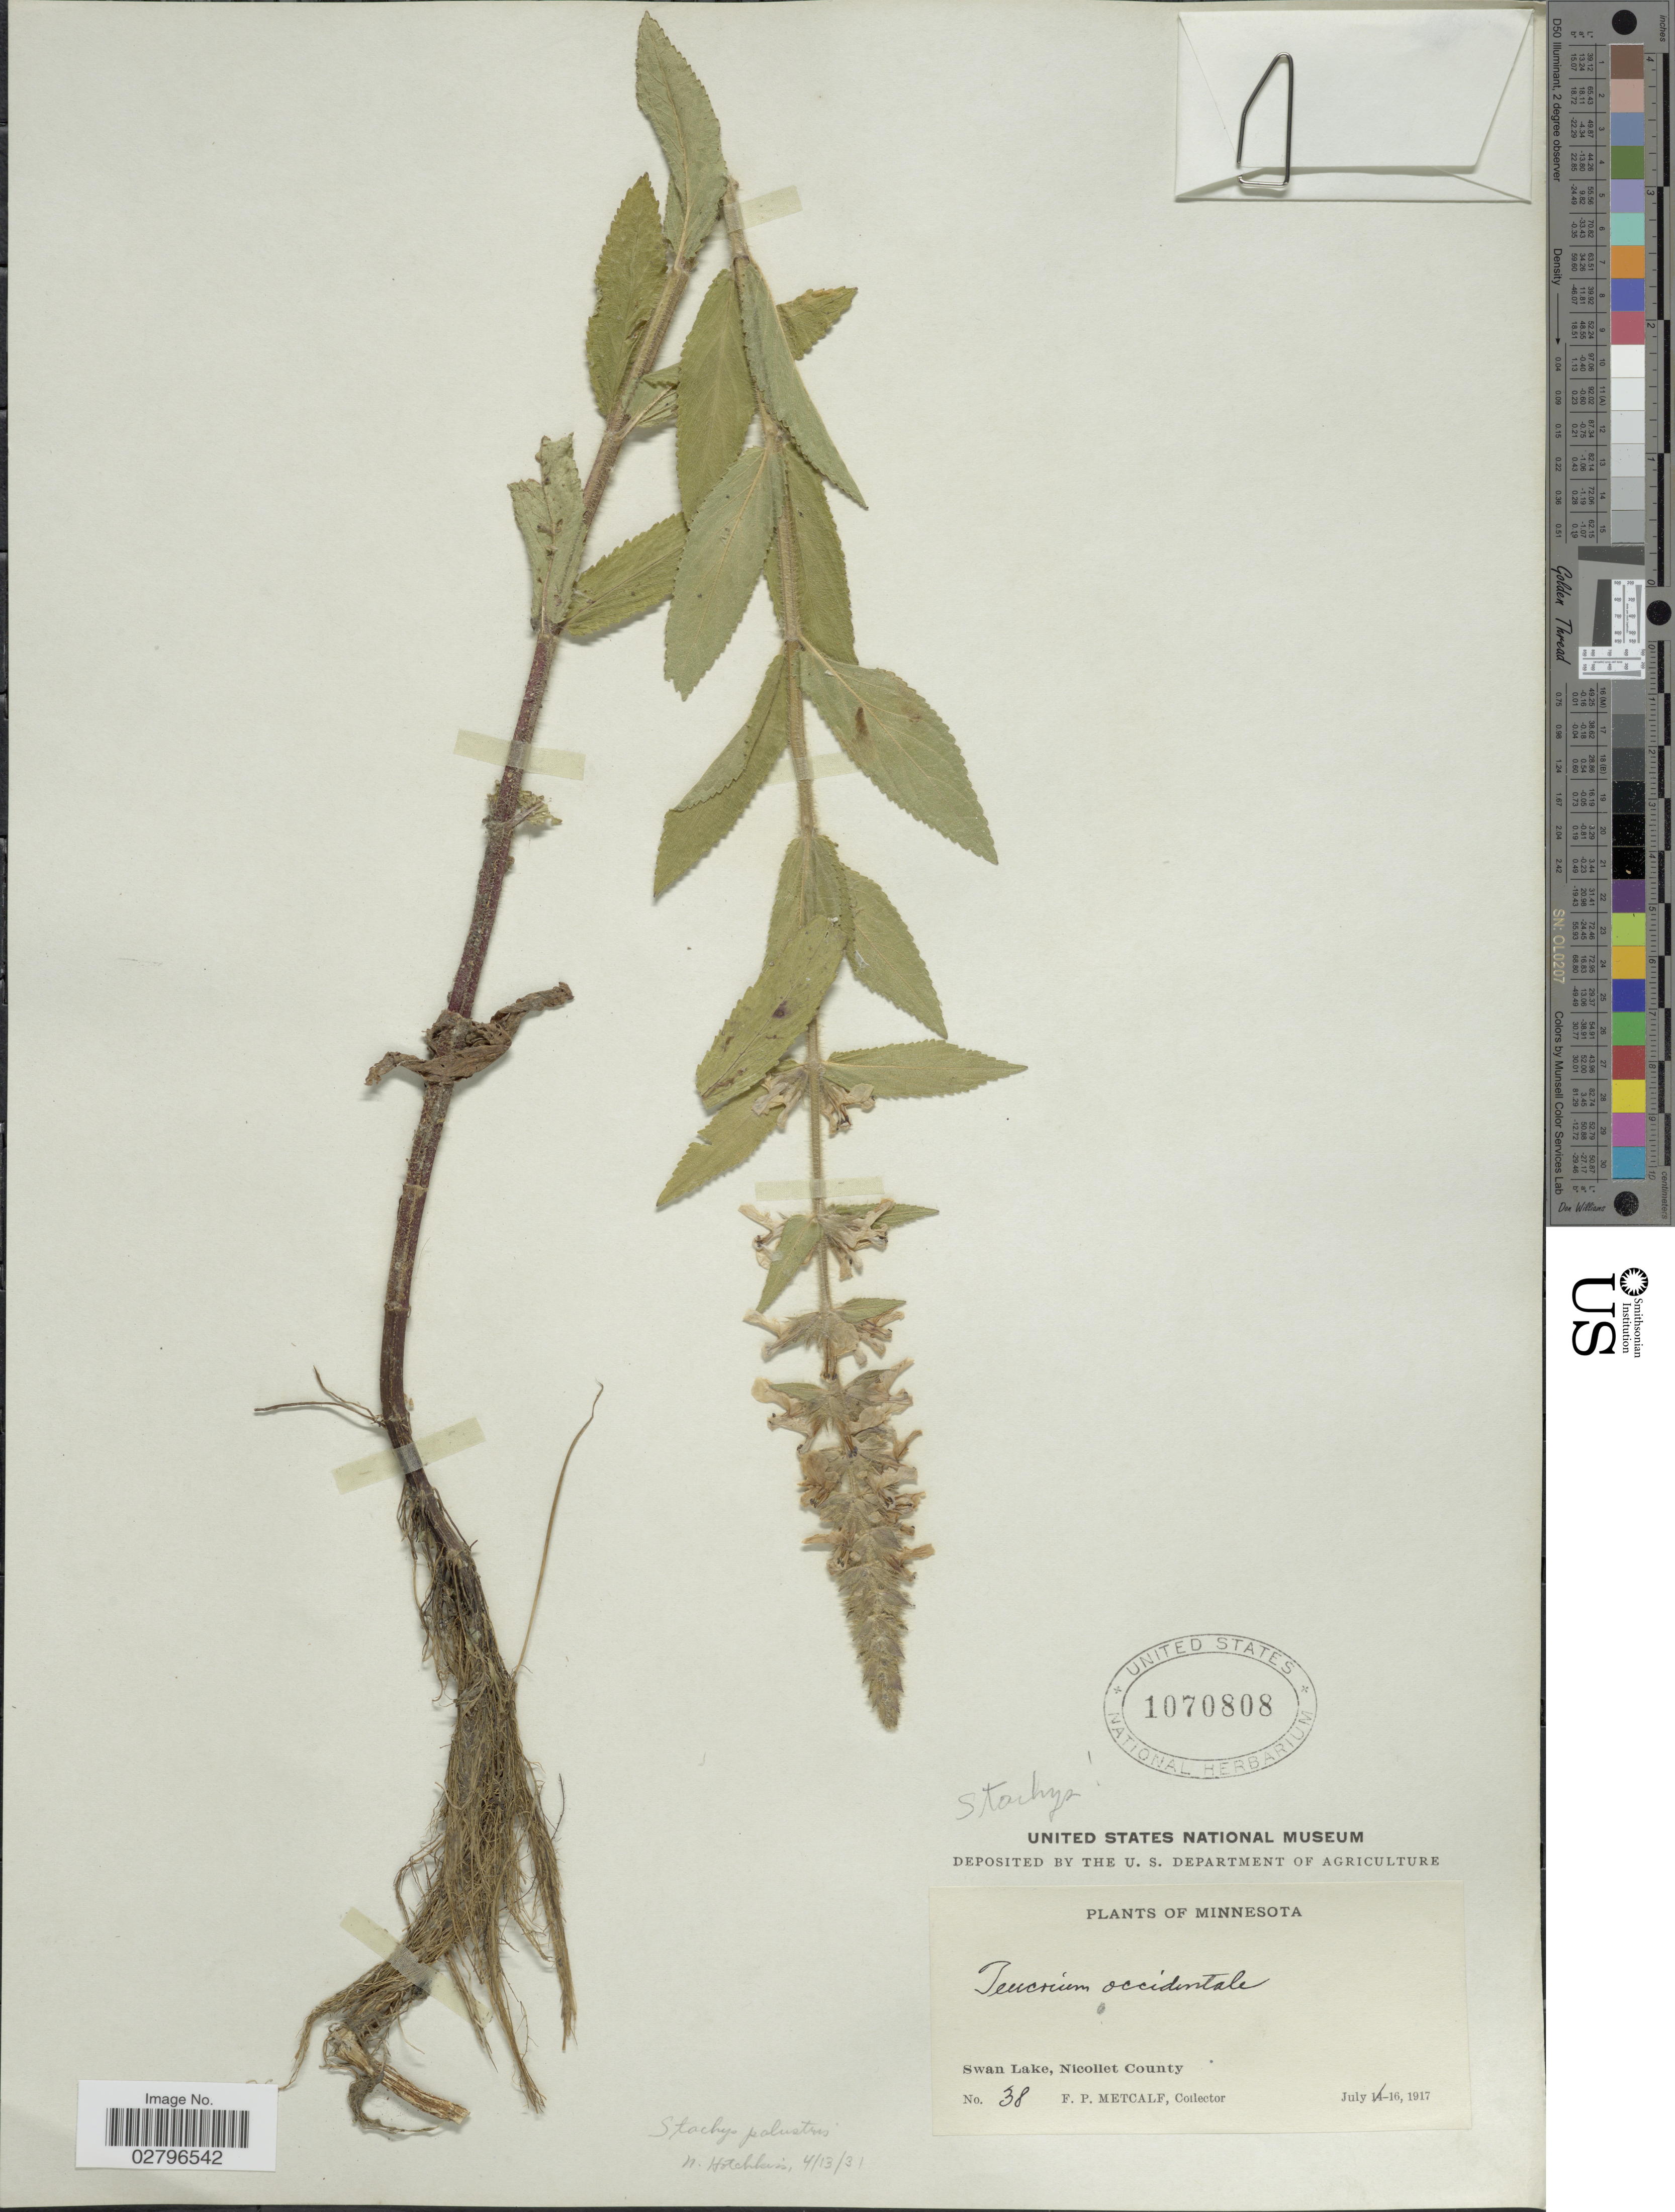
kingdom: Plantae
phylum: Tracheophyta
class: Magnoliopsida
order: Lamiales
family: Lamiaceae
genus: Stachys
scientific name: Stachys palustris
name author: L.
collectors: F. Metcalf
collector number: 38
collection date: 1917-07-16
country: United States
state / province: Minnesota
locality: Swan Lake, Nicollet County.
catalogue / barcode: US 1070808